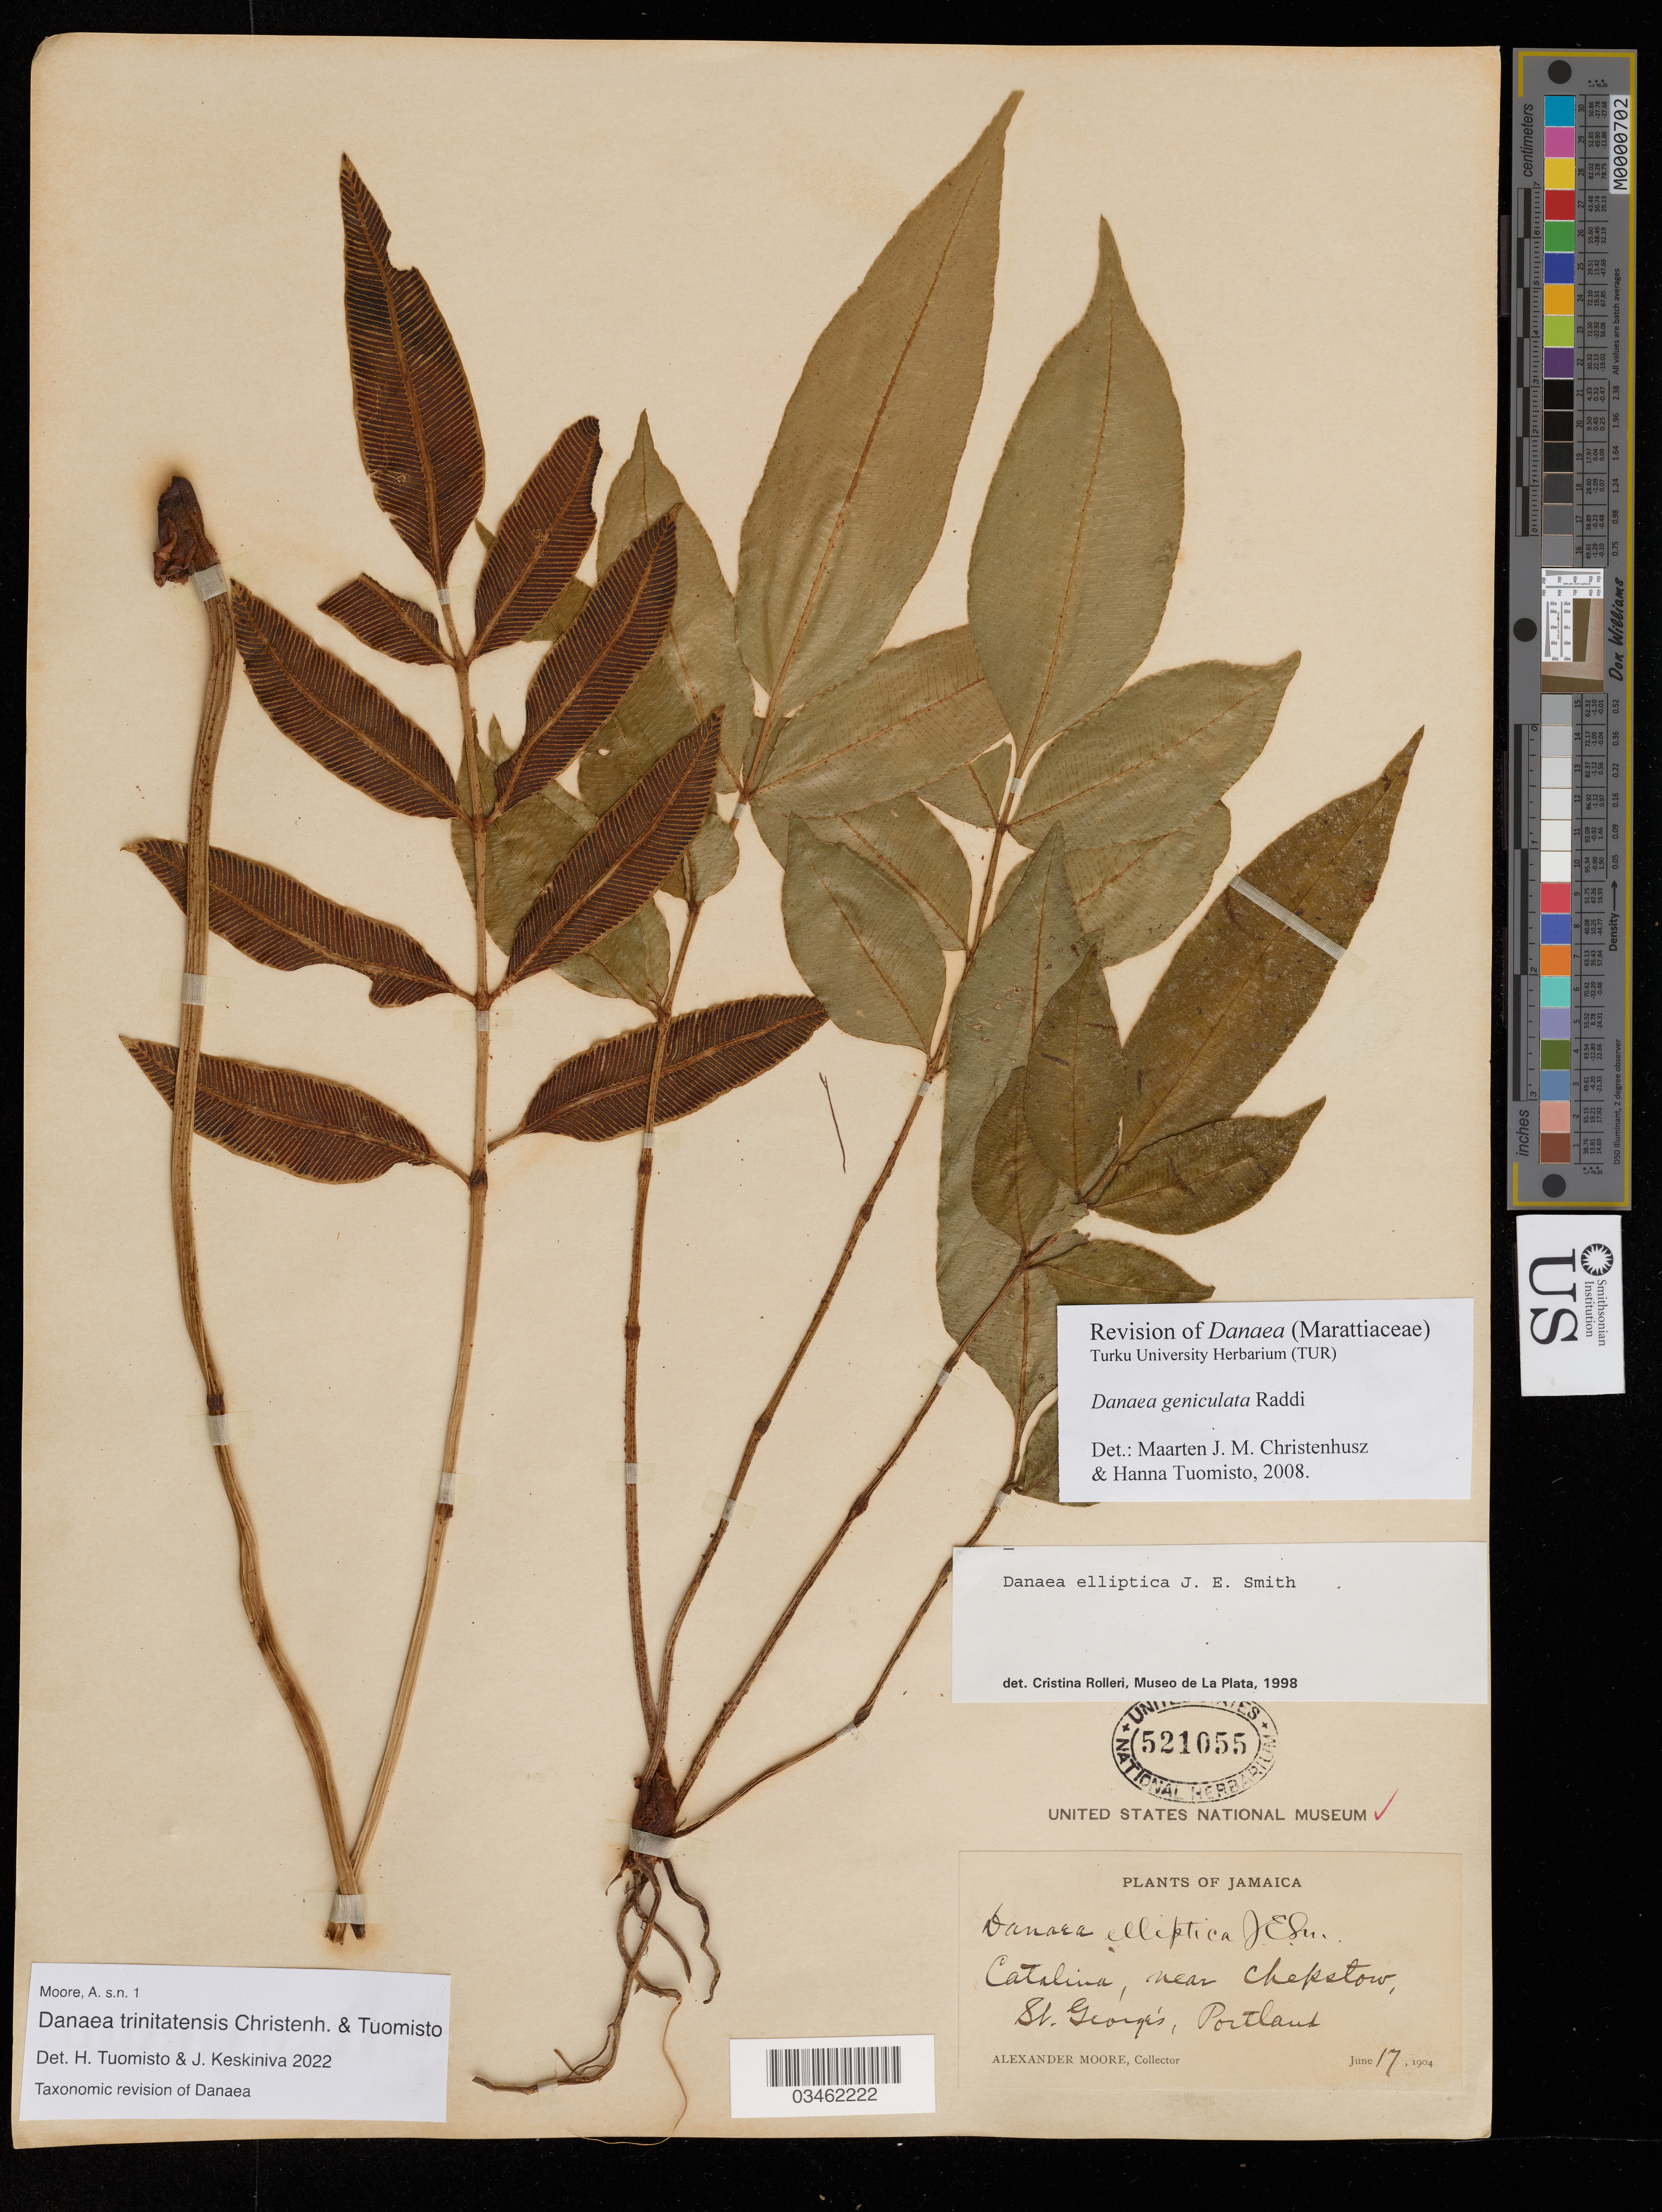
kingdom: Plantae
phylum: Tracheophyta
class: Polypodiopsida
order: Marattiales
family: Marattiaceae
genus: Danaea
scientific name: Danaea trinitatensis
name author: Tuomisto & Keskiniva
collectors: A. Moore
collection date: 1904-06-17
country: Jamaica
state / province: Portland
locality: Catalina, near Chepstow, St. George's.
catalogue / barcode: US 521055